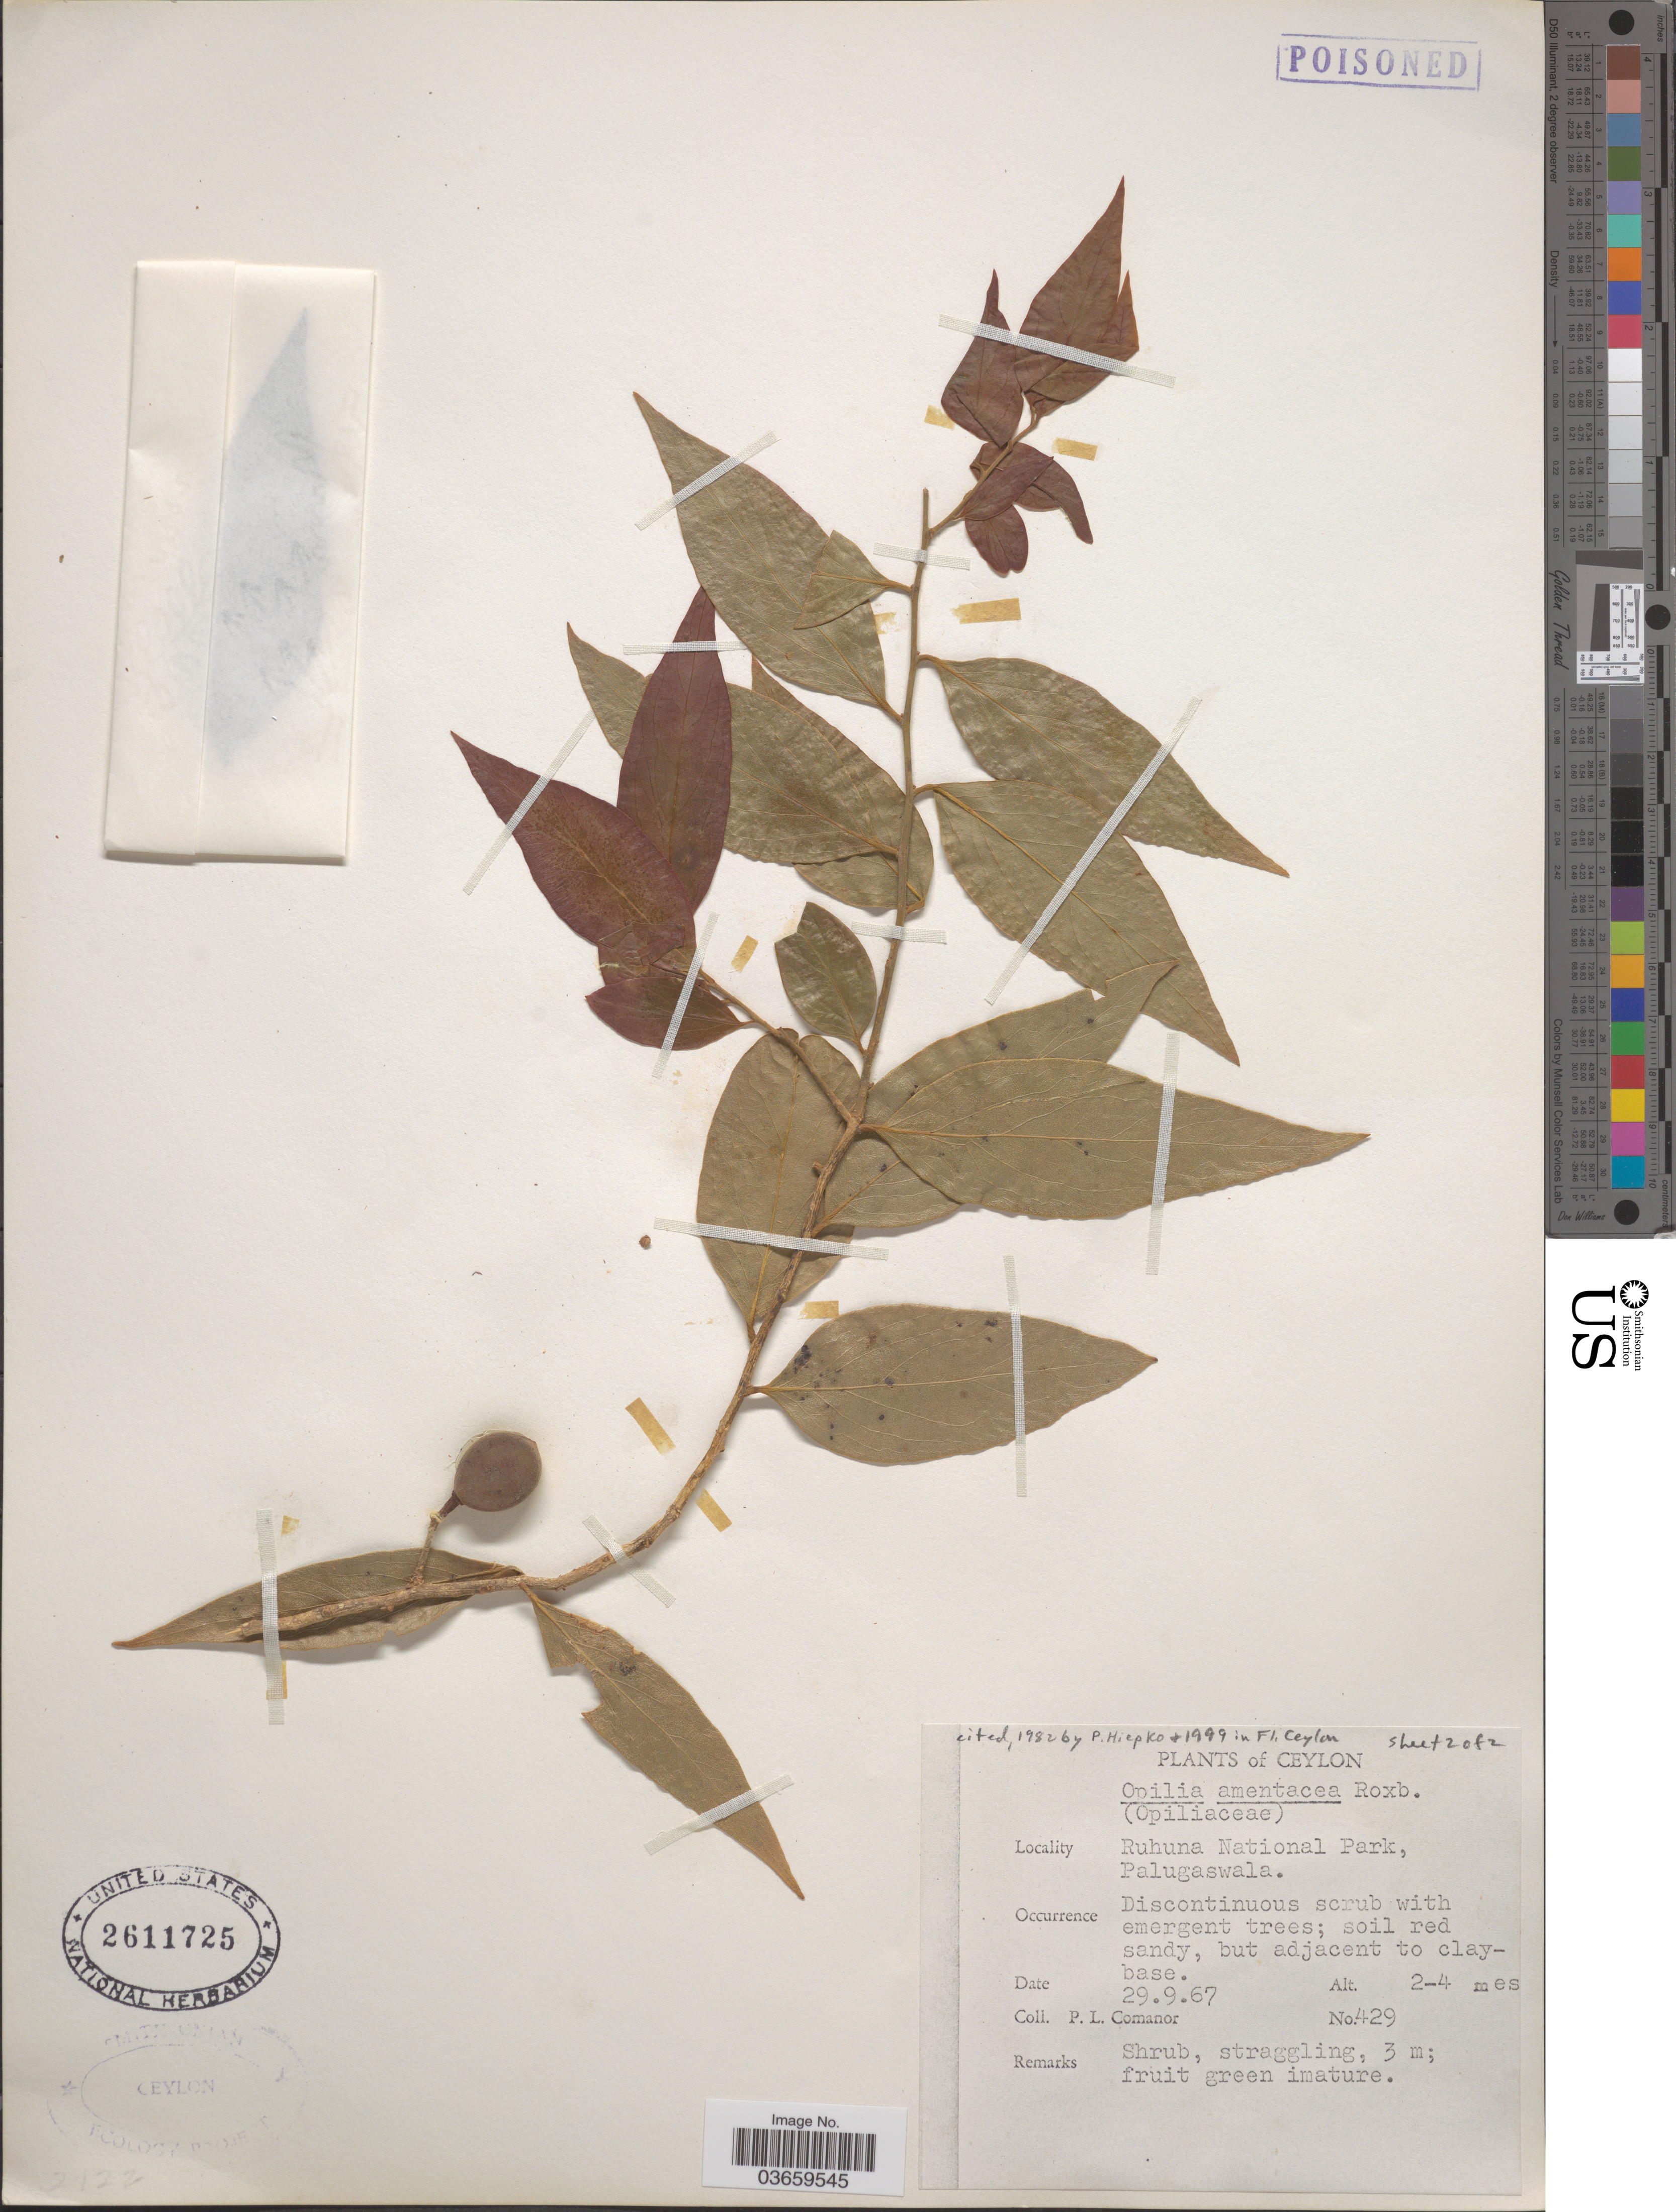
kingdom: Plantae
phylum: Tracheophyta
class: Magnoliopsida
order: Santalales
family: Opiliaceae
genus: Opilia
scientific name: Opilia amentacea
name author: Roxb.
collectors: P. Comanor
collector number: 429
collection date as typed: Transcribed d/m/y: 29/9/67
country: Sri Lanka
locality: Ceylon. Ruhuna National Park, Palugaswala.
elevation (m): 2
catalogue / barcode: US 2611725